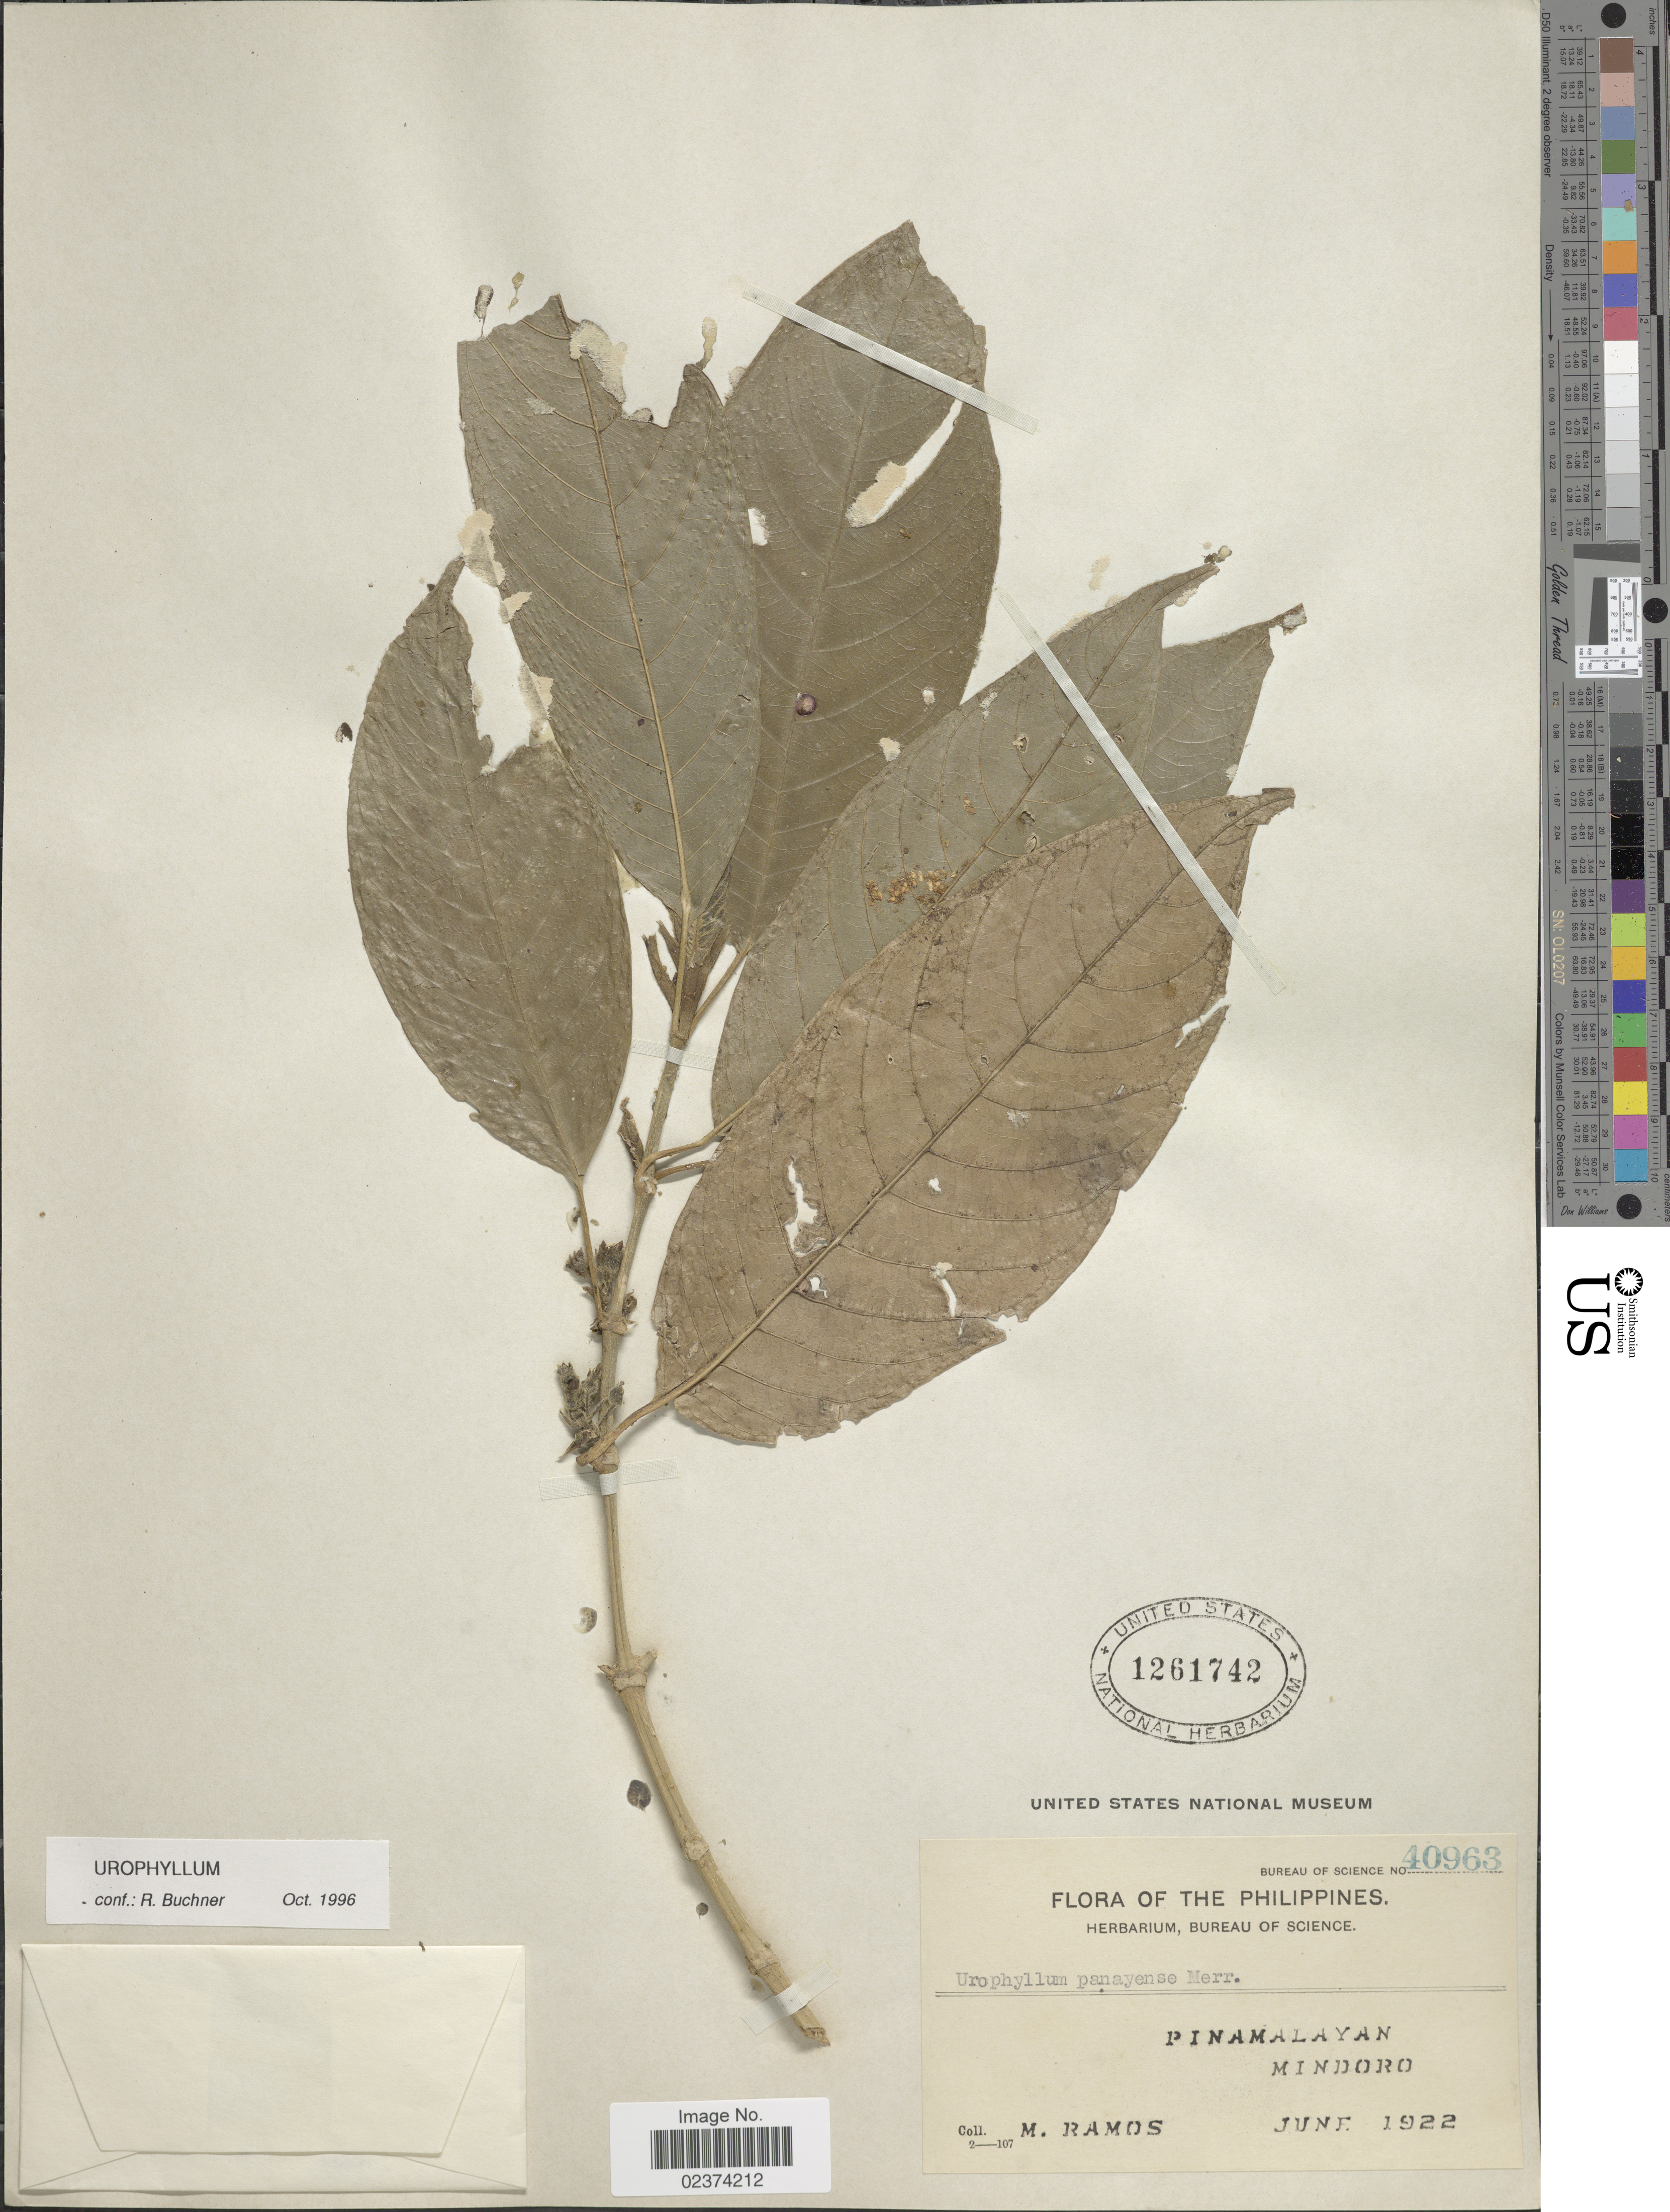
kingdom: Plantae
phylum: Tracheophyta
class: Magnoliopsida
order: Gentianales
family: Rubiaceae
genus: Urophyllum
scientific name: Urophyllum sp.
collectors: M. Ramos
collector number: Bureau of Science 40963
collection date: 1922-06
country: Philippines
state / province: Mimaropa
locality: Pinamalayan, Mindoro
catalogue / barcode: US 1261742